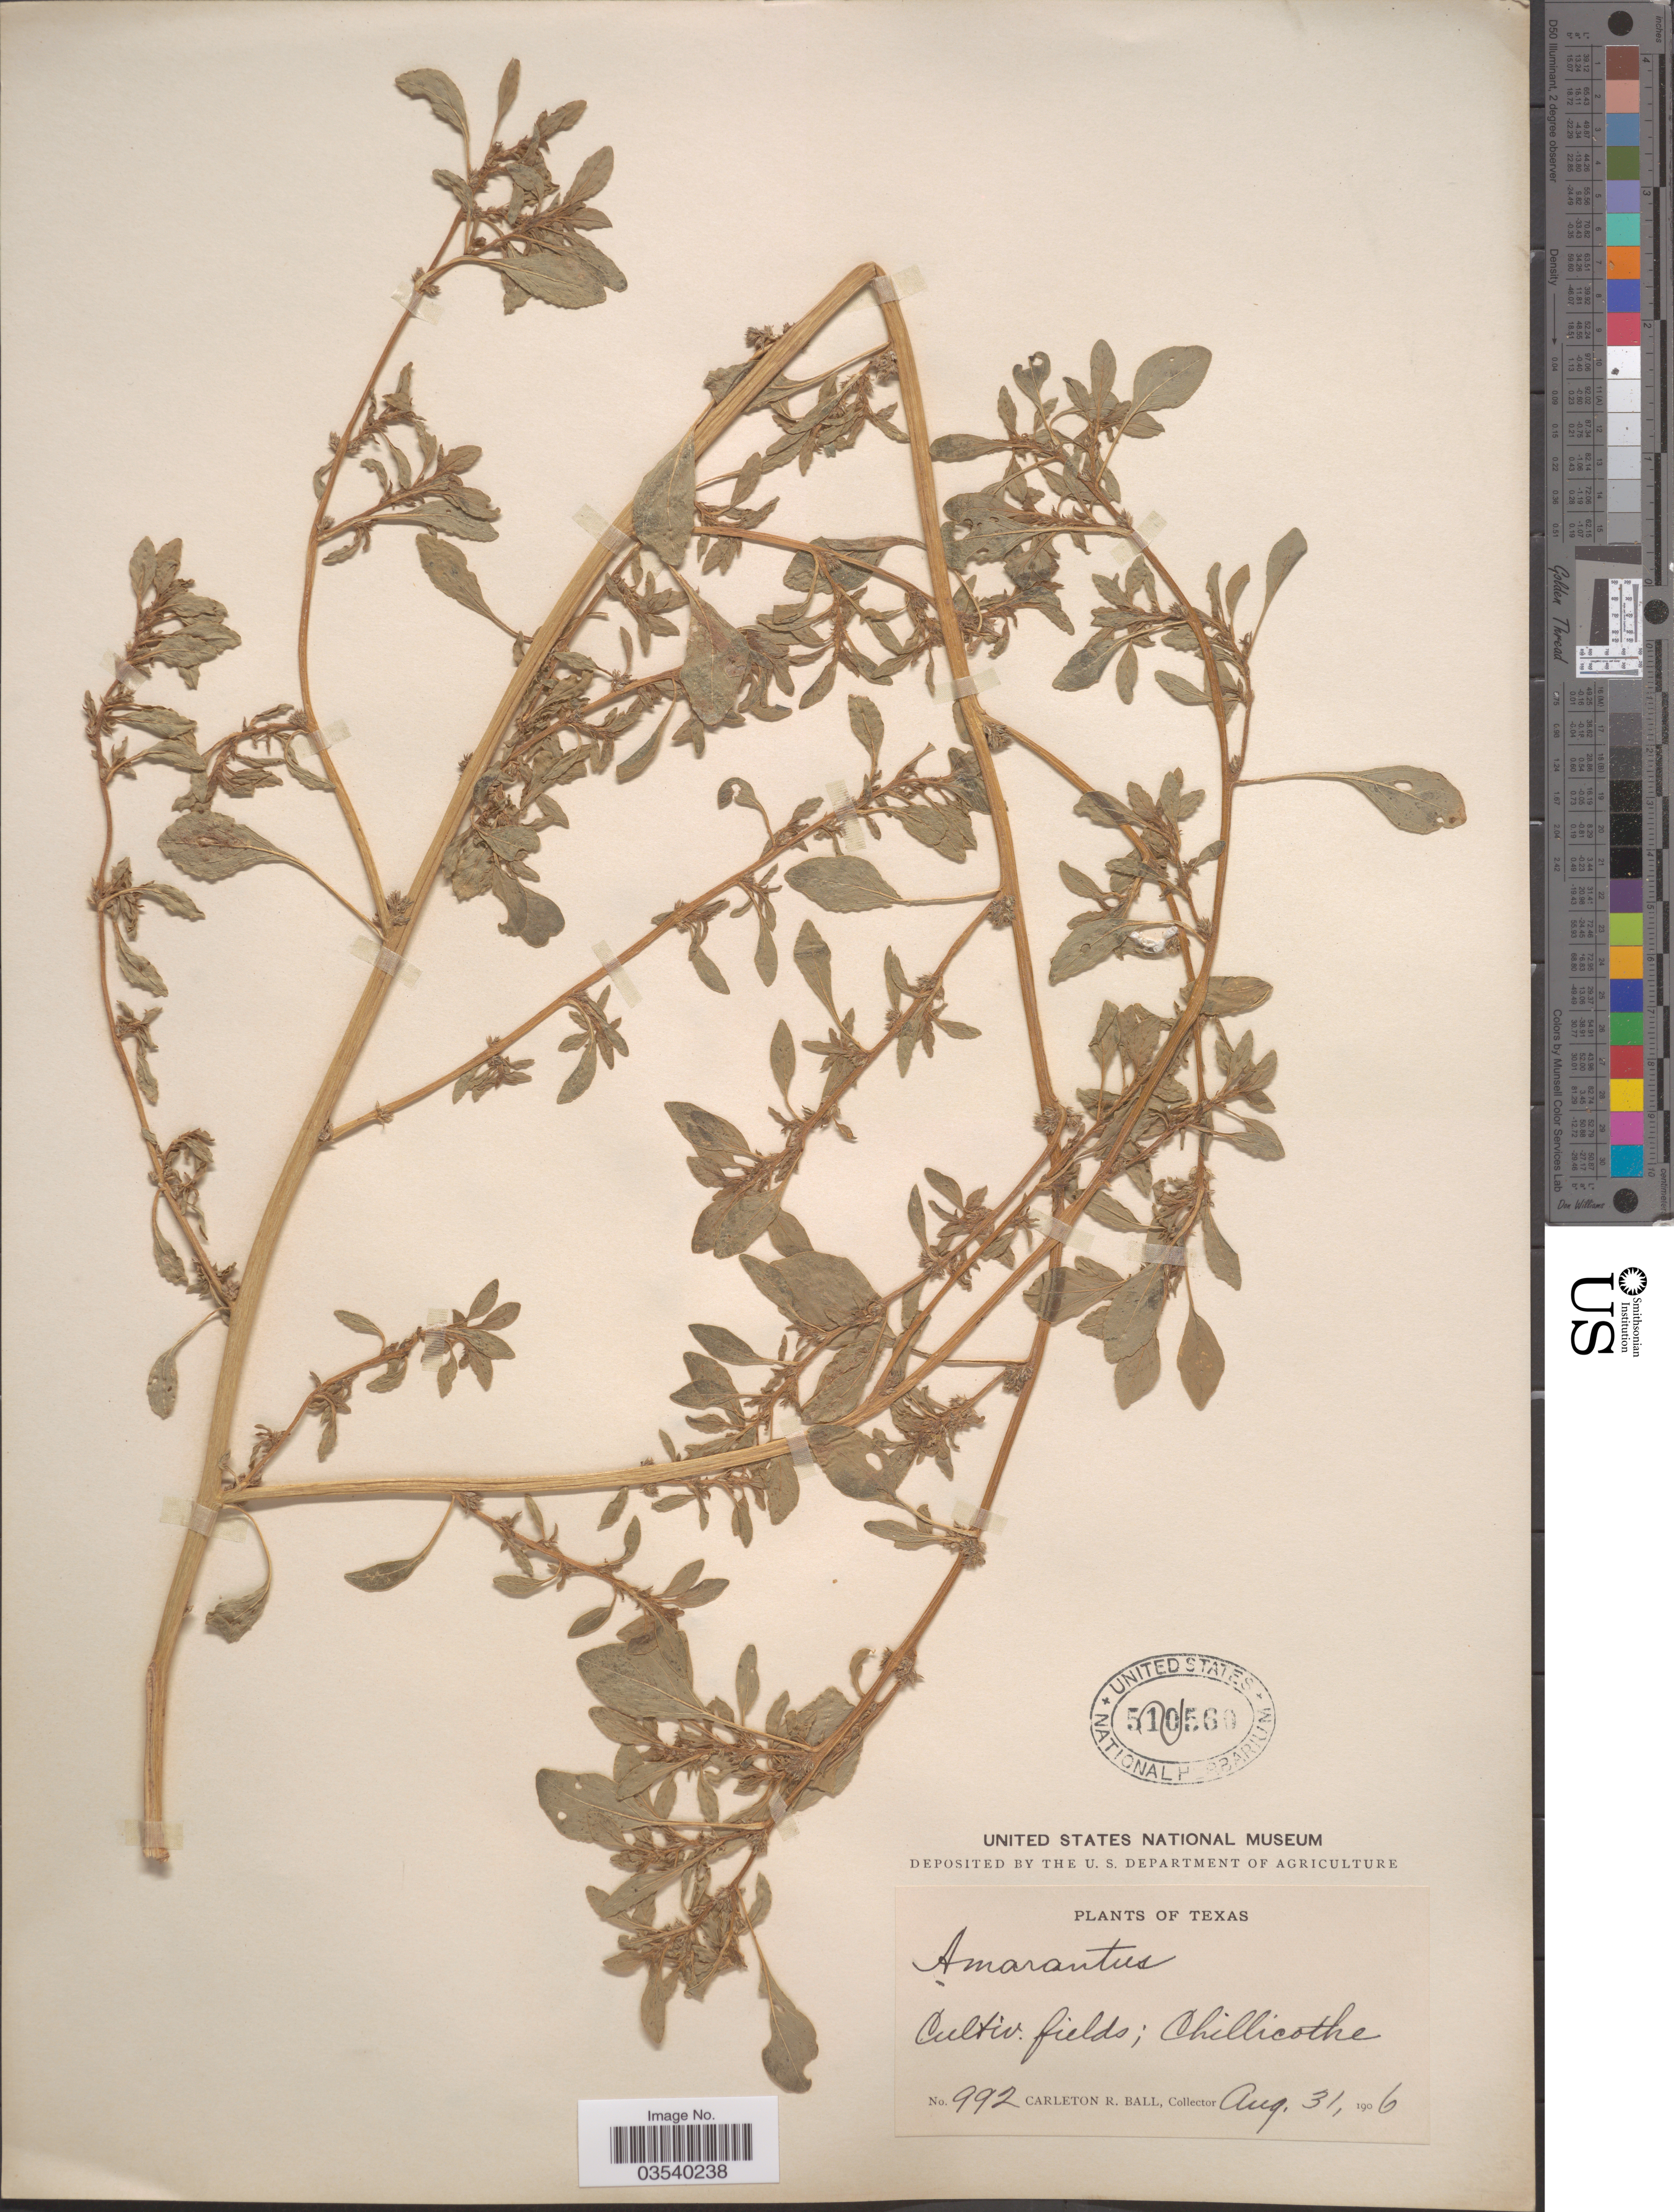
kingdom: Plantae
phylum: Tracheophyta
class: Magnoliopsida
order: Caryophyllales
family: Amaranthaceae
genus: Amaranthus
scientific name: Amaranthus blitoides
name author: S. Watson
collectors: C. R. Ball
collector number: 992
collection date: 1906-08-31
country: United States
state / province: Texas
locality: Cultiv. fields; Chillicothe.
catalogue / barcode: US 501560